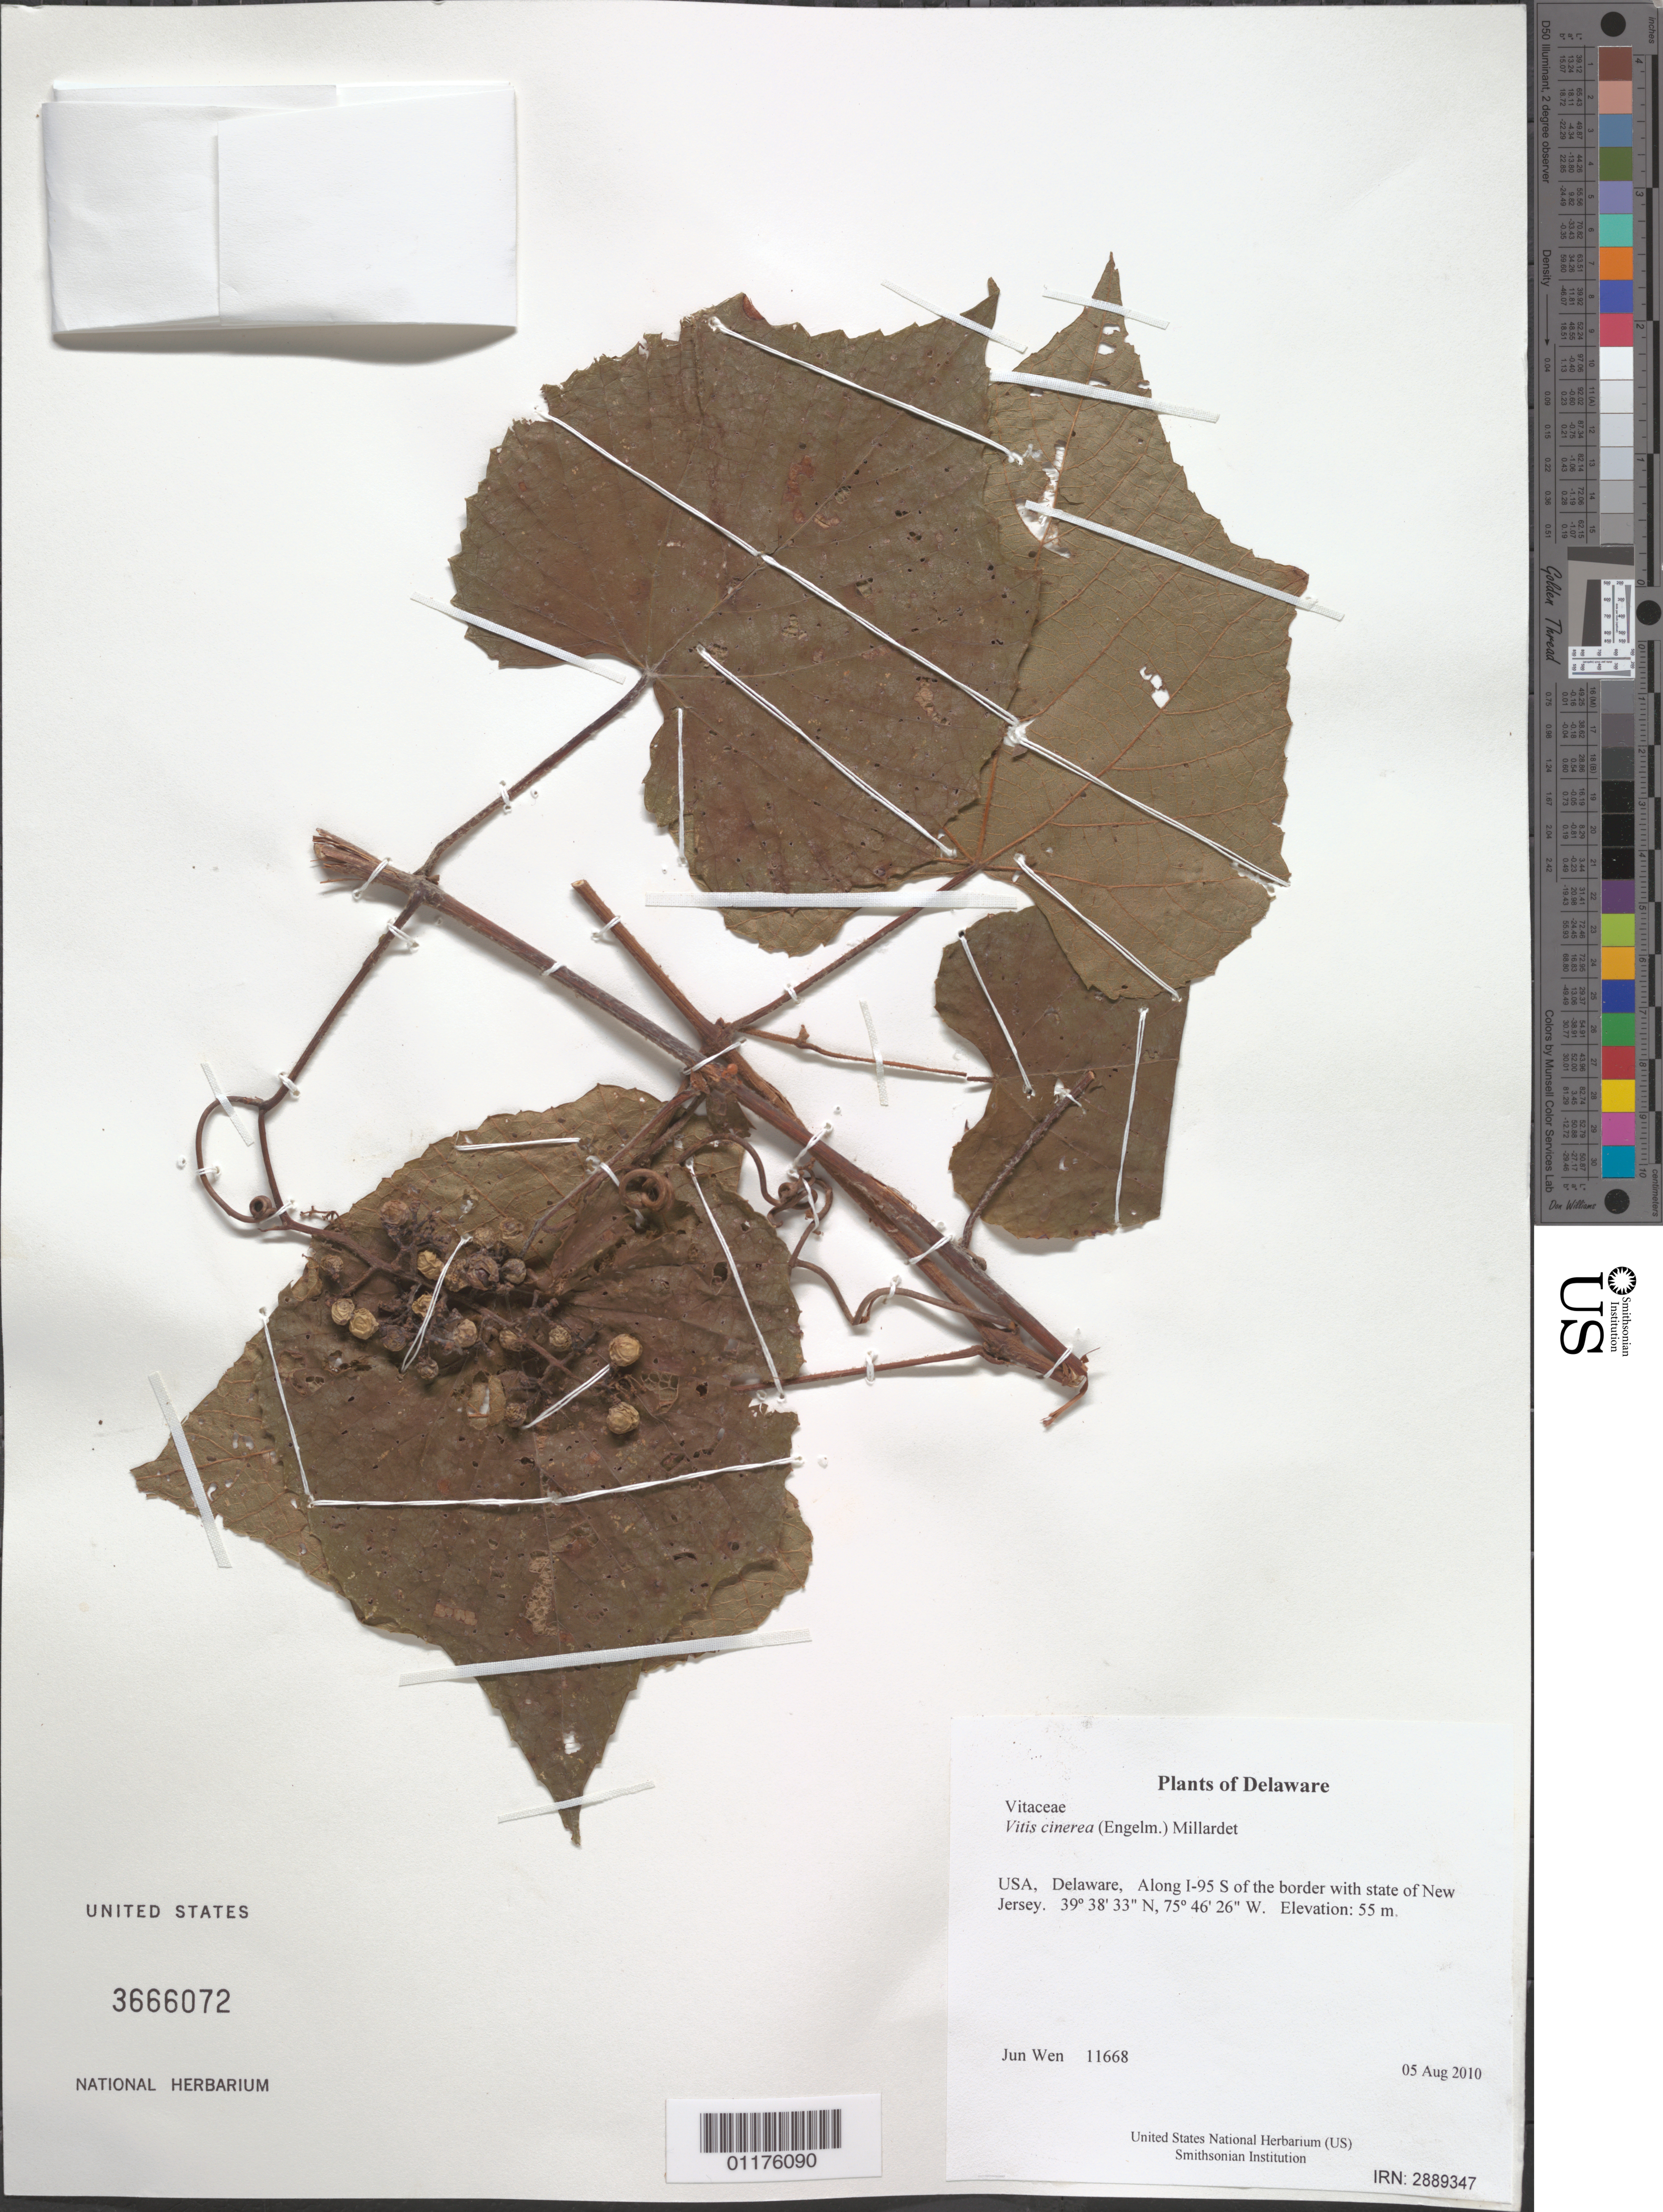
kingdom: Plantae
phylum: Tracheophyta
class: Magnoliopsida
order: Vitales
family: Vitaceae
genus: Vitis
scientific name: Vitis cinerea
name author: (Engelm.) Millardet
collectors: J. Wen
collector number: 11668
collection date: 2010-08-05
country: United States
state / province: Delaware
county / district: New Castle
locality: Along I-95 S of the border with state of New Jersey.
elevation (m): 55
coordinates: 39 38.551 N, 75 46.435 W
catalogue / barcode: US 3666072